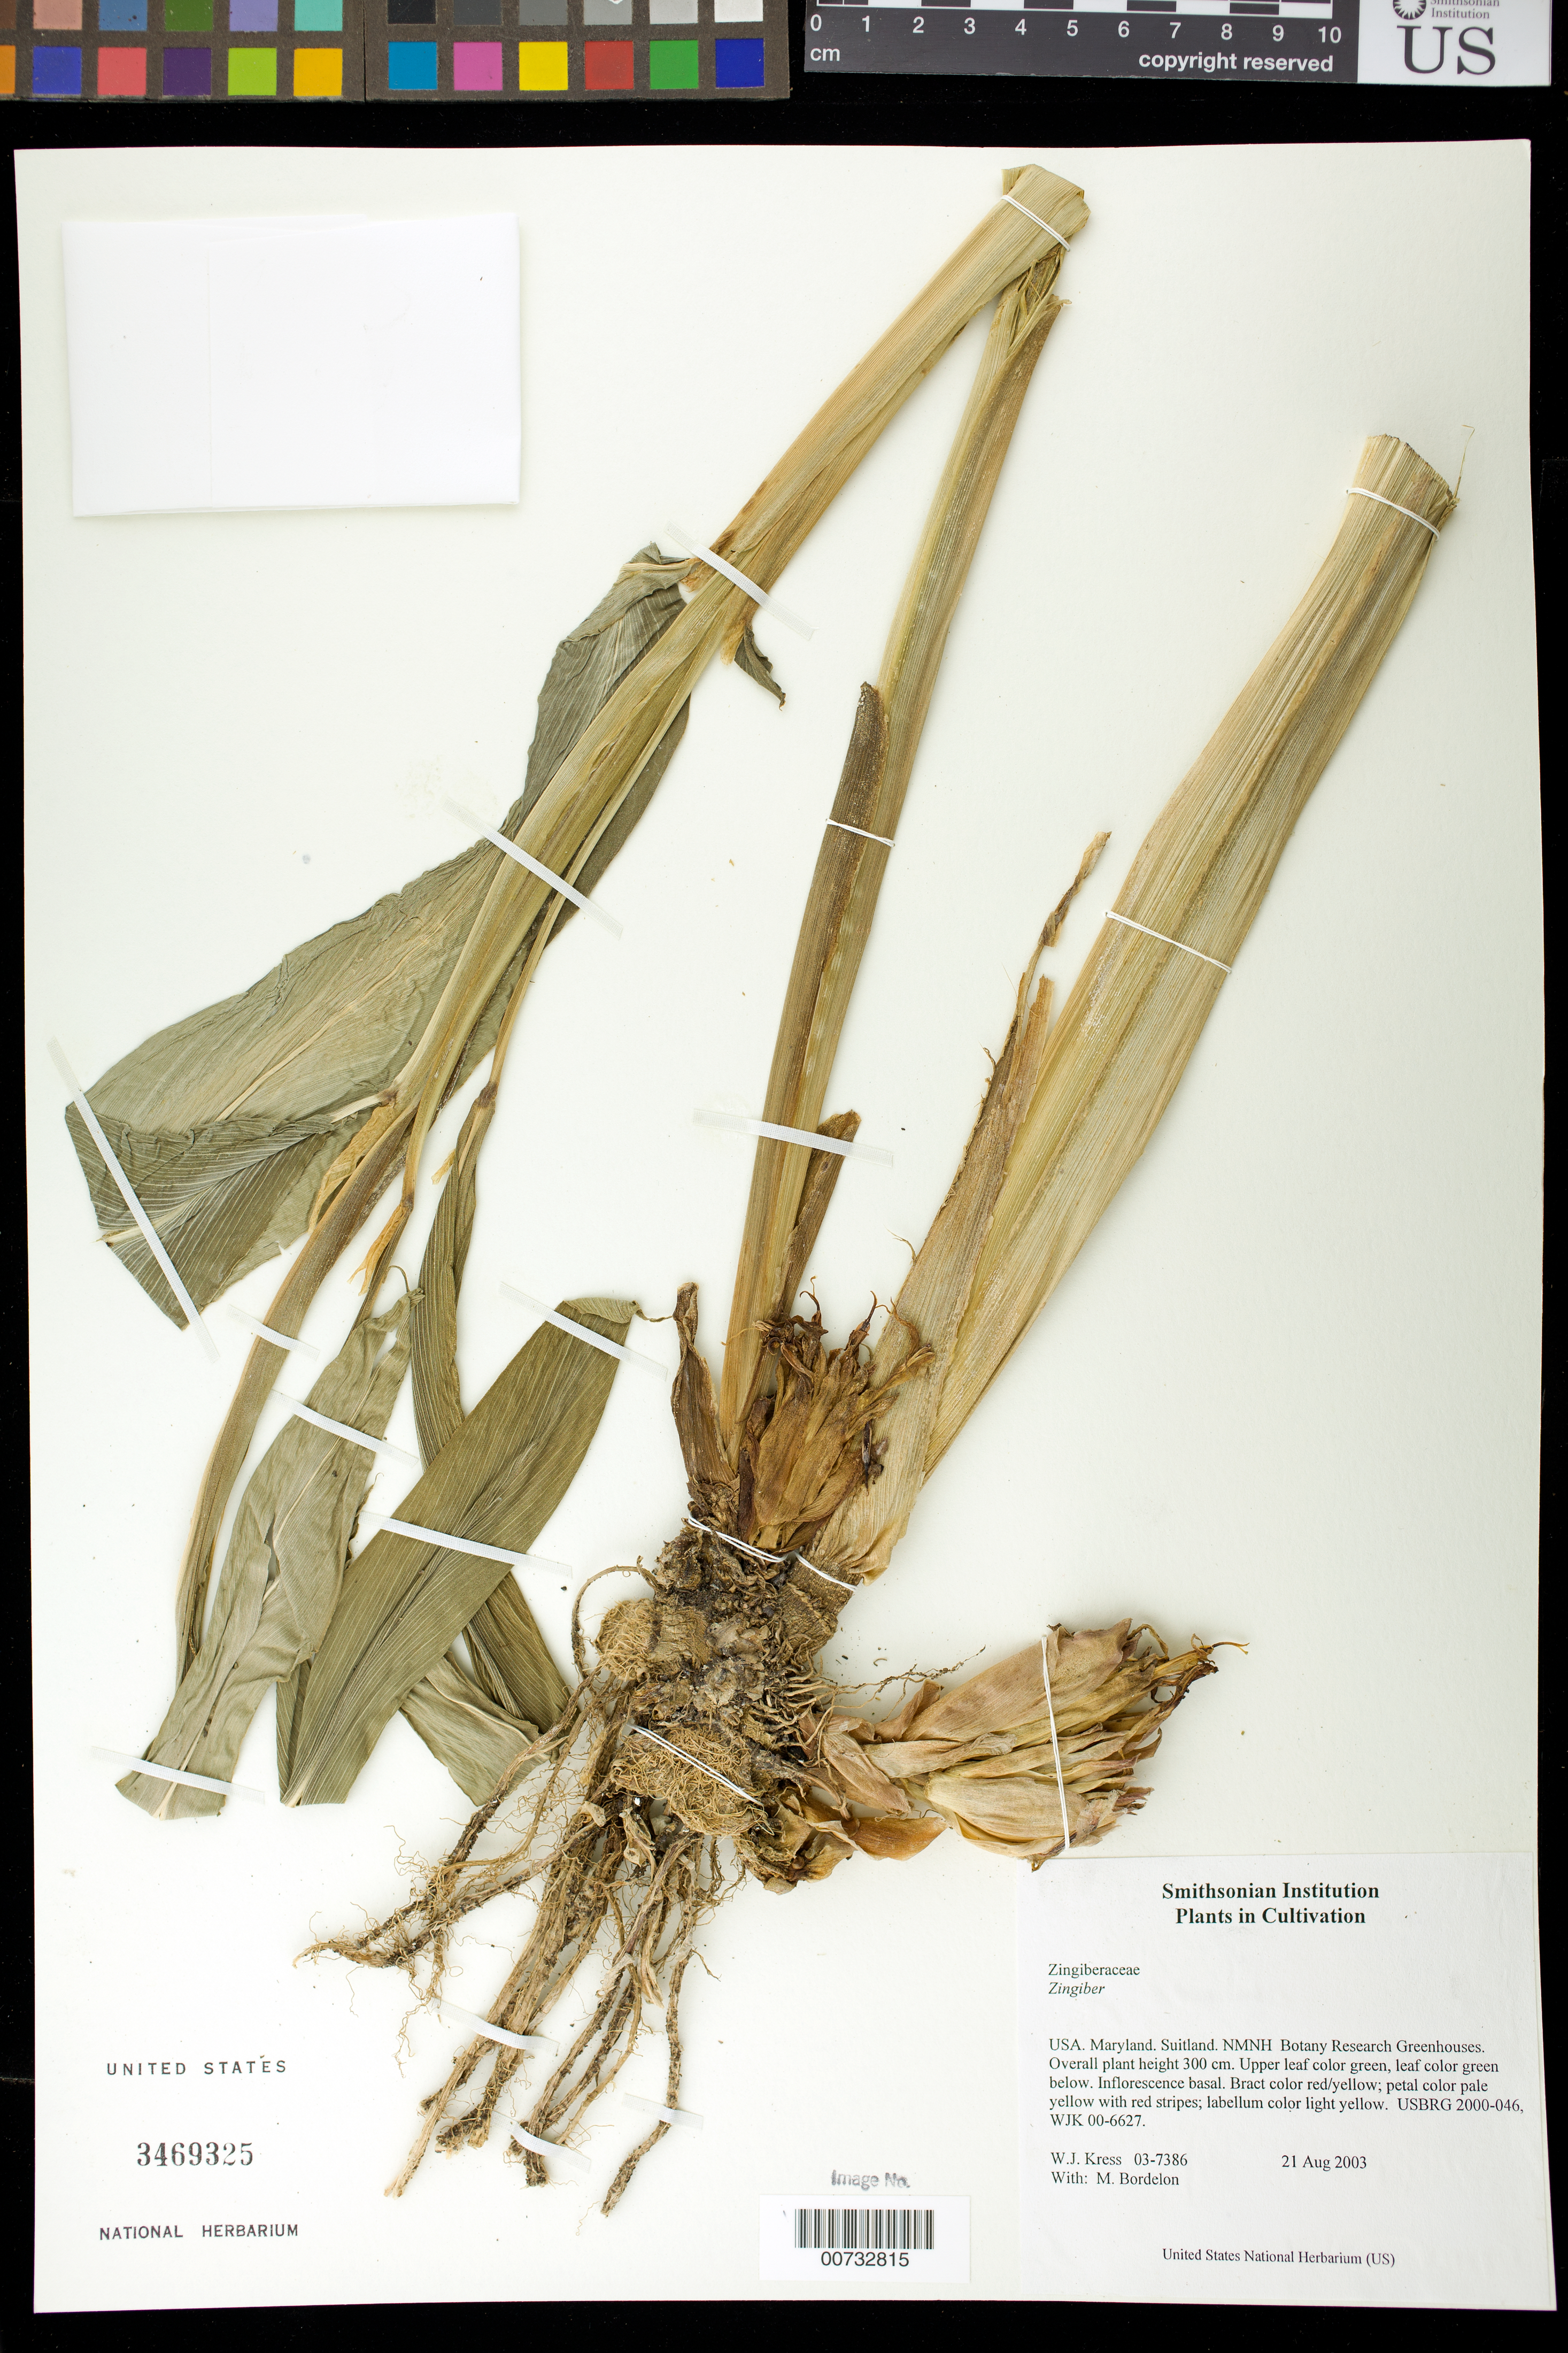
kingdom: Plantae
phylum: Tracheophyta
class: Liliopsida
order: Zingiberales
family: Zingiberaceae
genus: Zingiber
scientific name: Zingiber sp.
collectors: W. J. Kress & M. Bordelon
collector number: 03-7386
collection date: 2003-08-21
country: United States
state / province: Maryland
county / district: Prince George's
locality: NMNH Botany Research Greenhouses. Suitland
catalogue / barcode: US 3469325